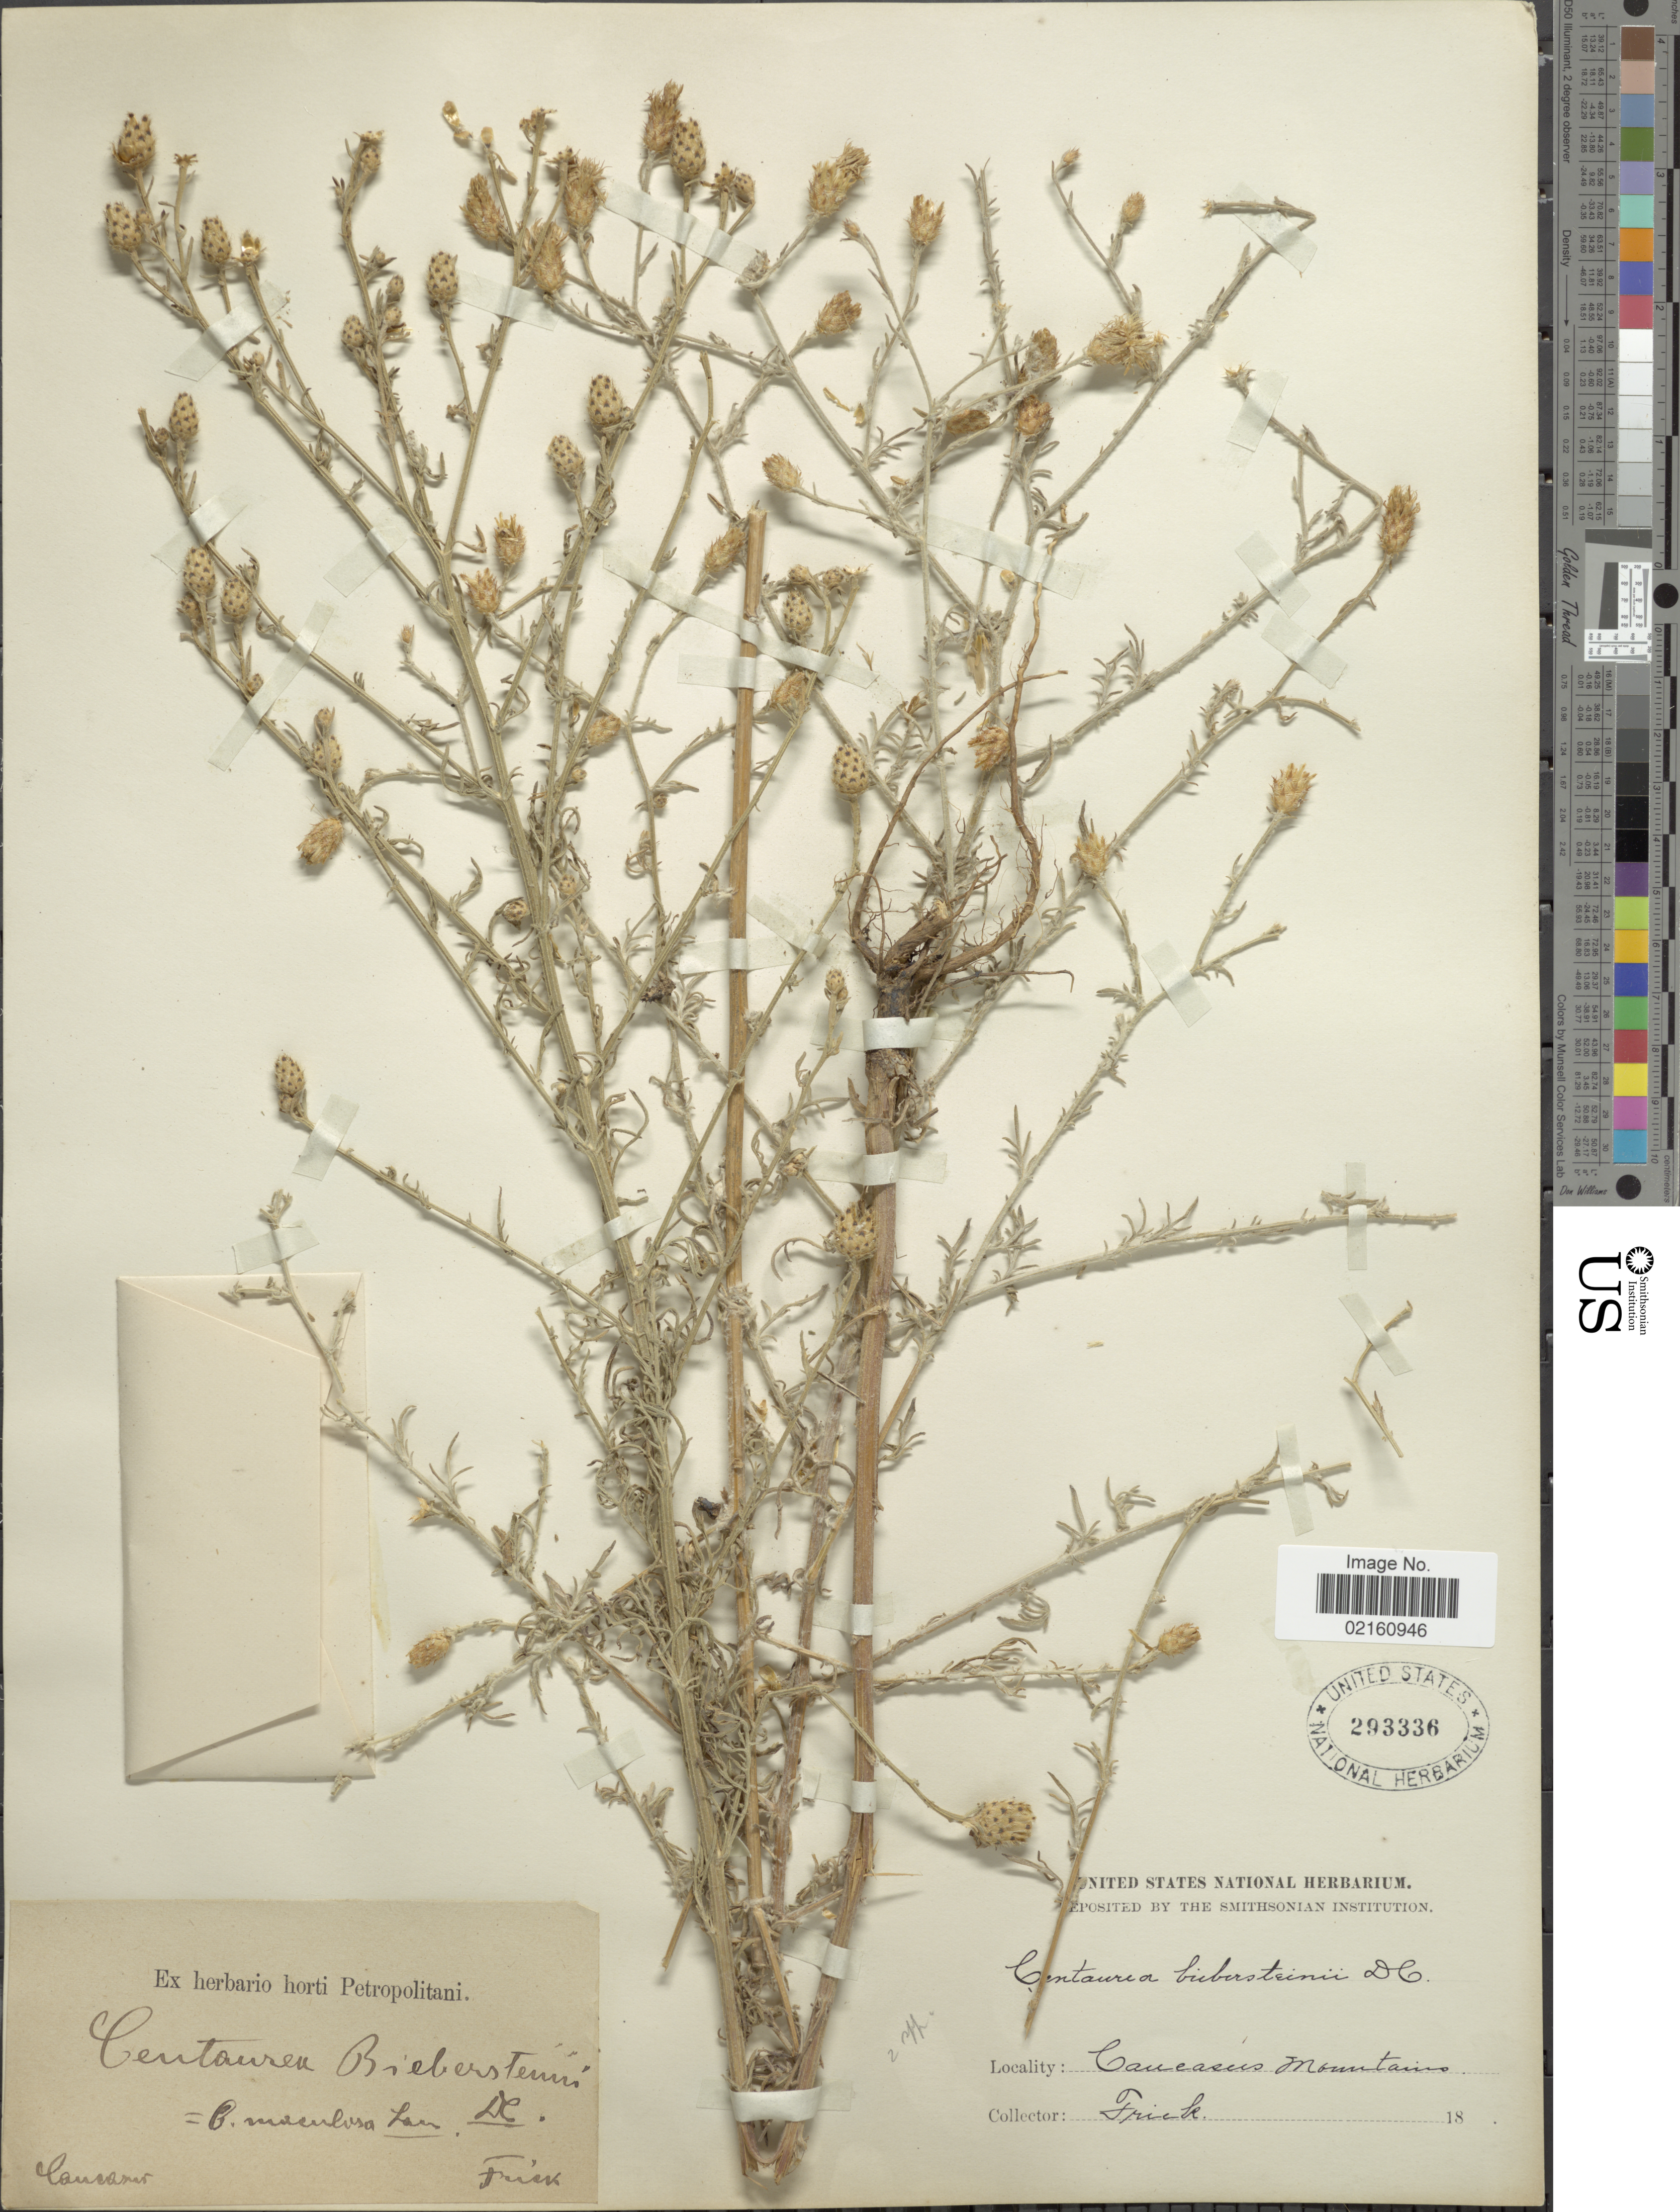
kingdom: Plantae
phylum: Tracheophyta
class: Magnoliopsida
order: Asterales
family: Asteraceae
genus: Centaurea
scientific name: Centaurea stoebe subsp. australis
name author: (Pančić & A. Kern.) Greuter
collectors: Frick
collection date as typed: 18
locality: Caucasus Mountains, Caucasus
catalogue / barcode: US 293336